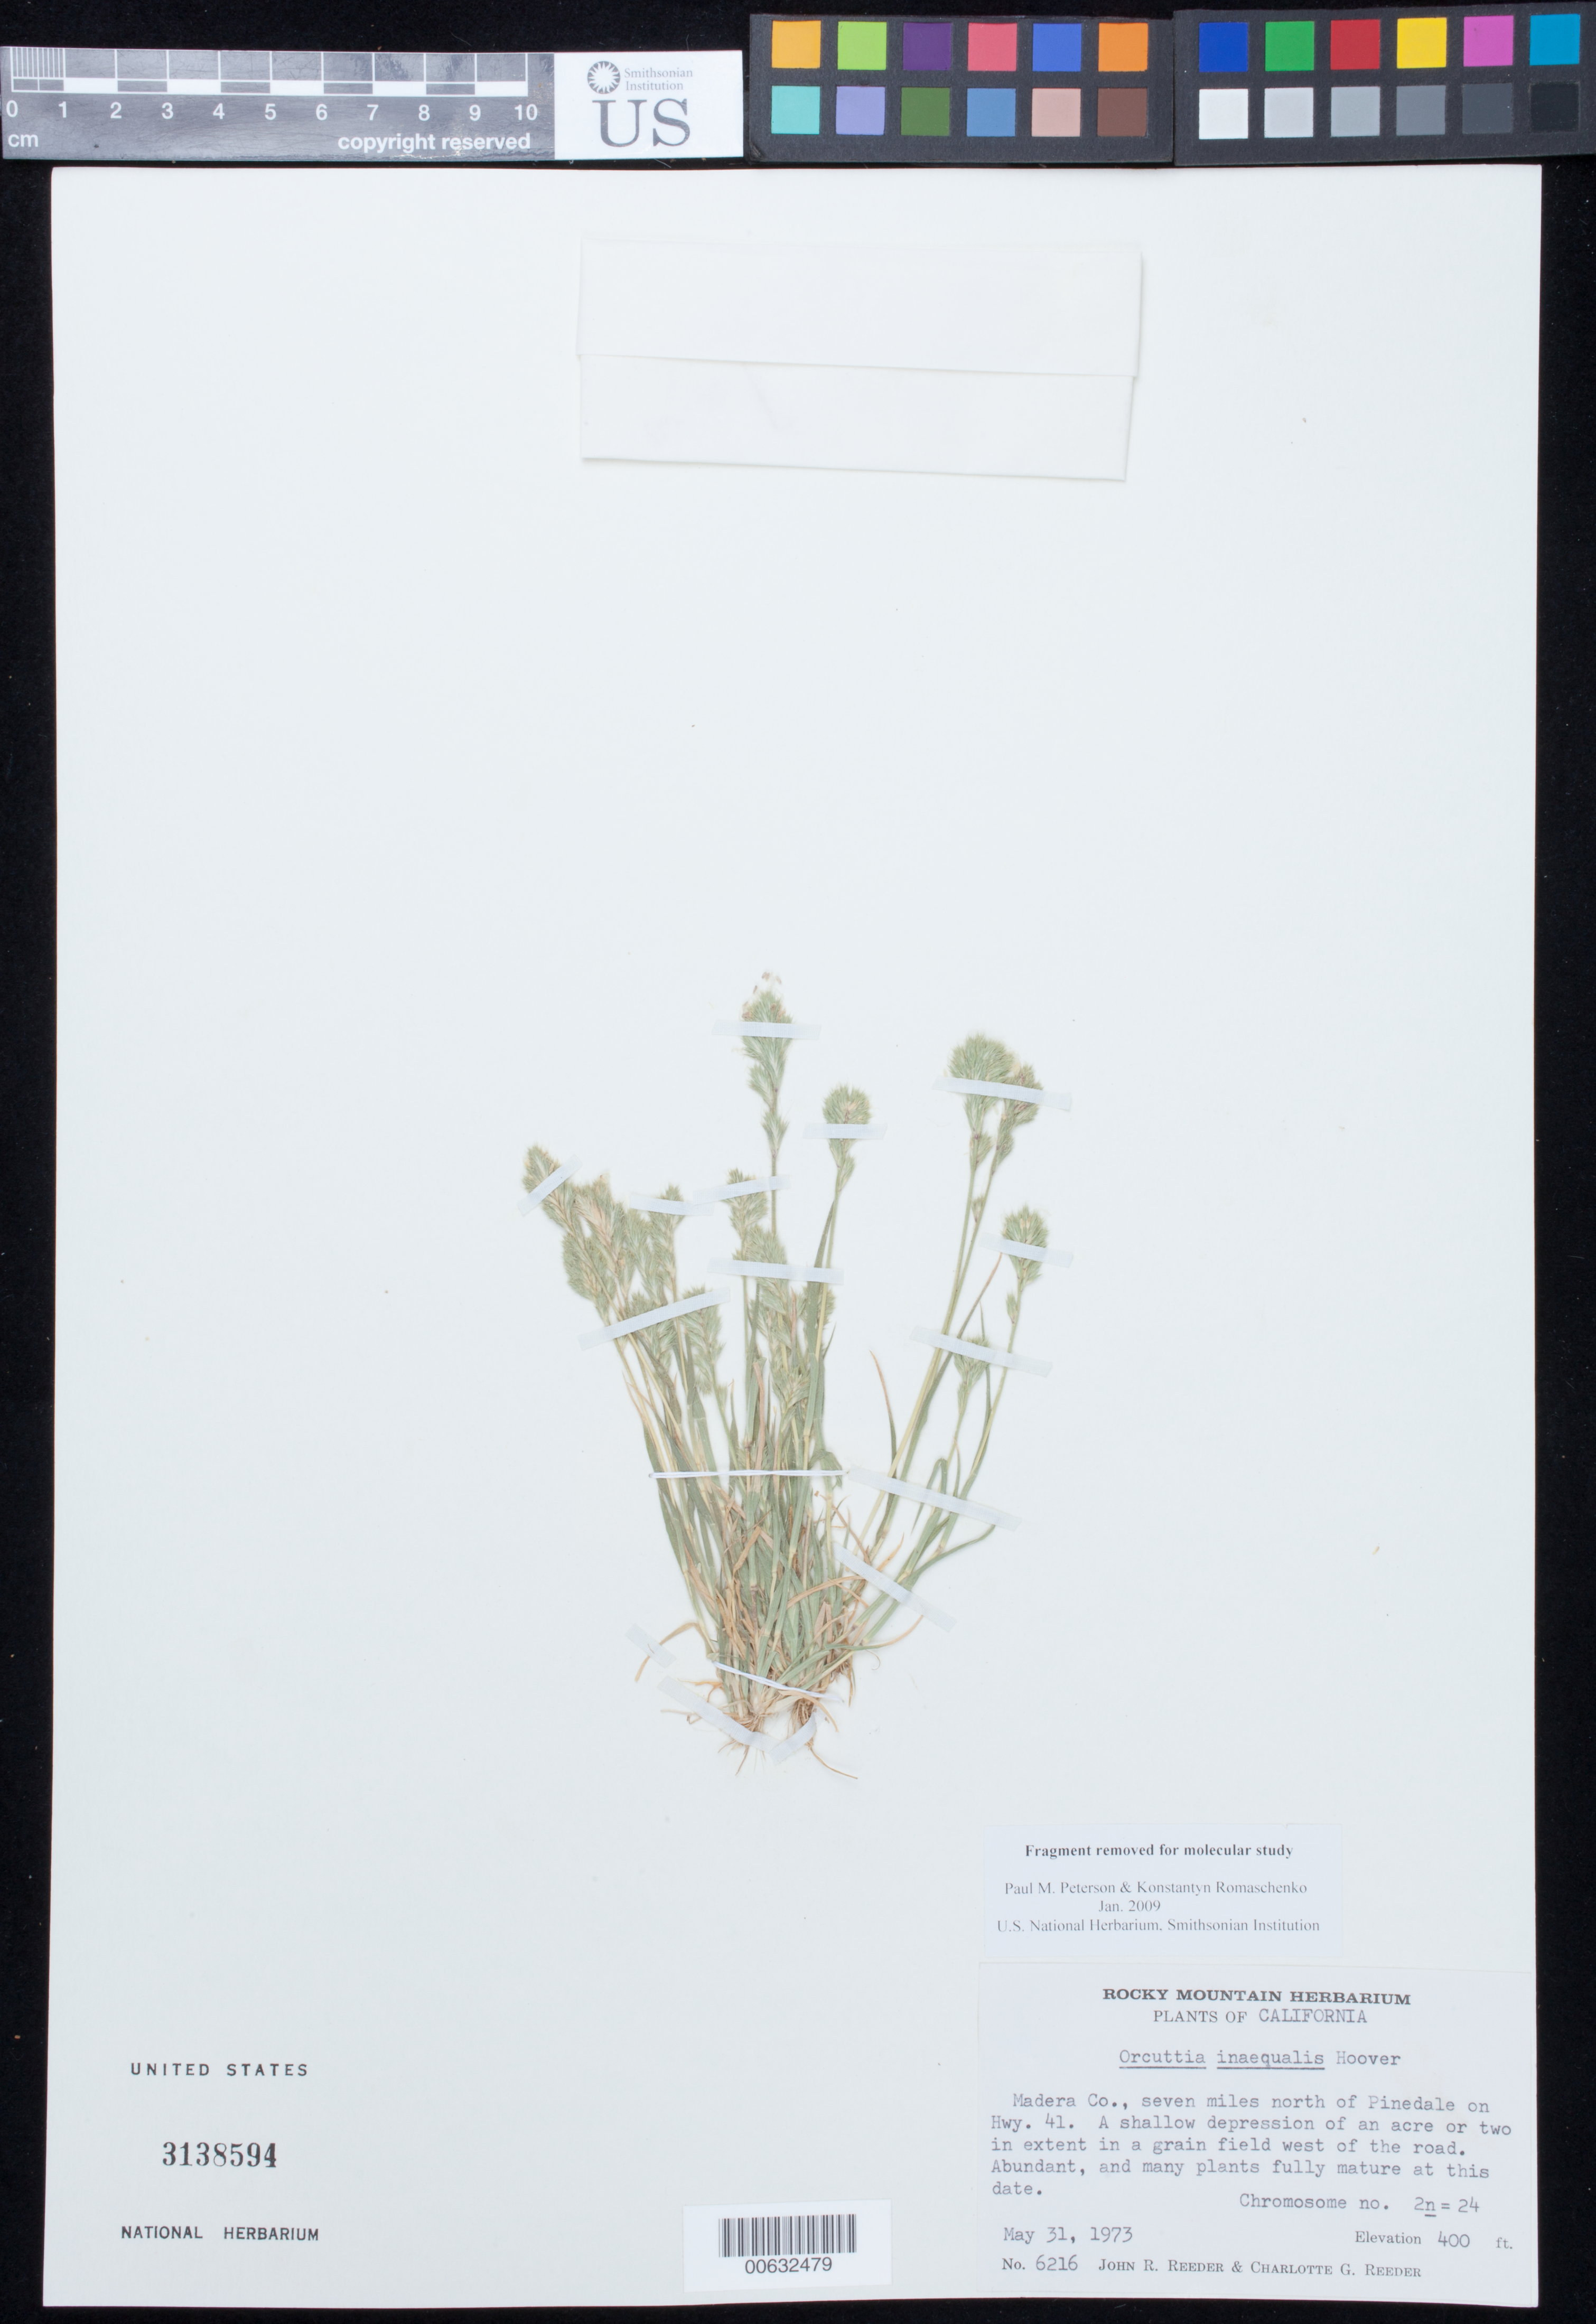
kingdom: Plantae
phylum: Tracheophyta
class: Liliopsida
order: Poales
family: Poaceae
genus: Orcuttia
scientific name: Orcuttia inaequalis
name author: Hoover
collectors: J. R. Reeder & C. G. Reeder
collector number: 6216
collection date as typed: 31 May 1973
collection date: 1973-05-31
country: United States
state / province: California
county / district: Madera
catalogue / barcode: US 3138594